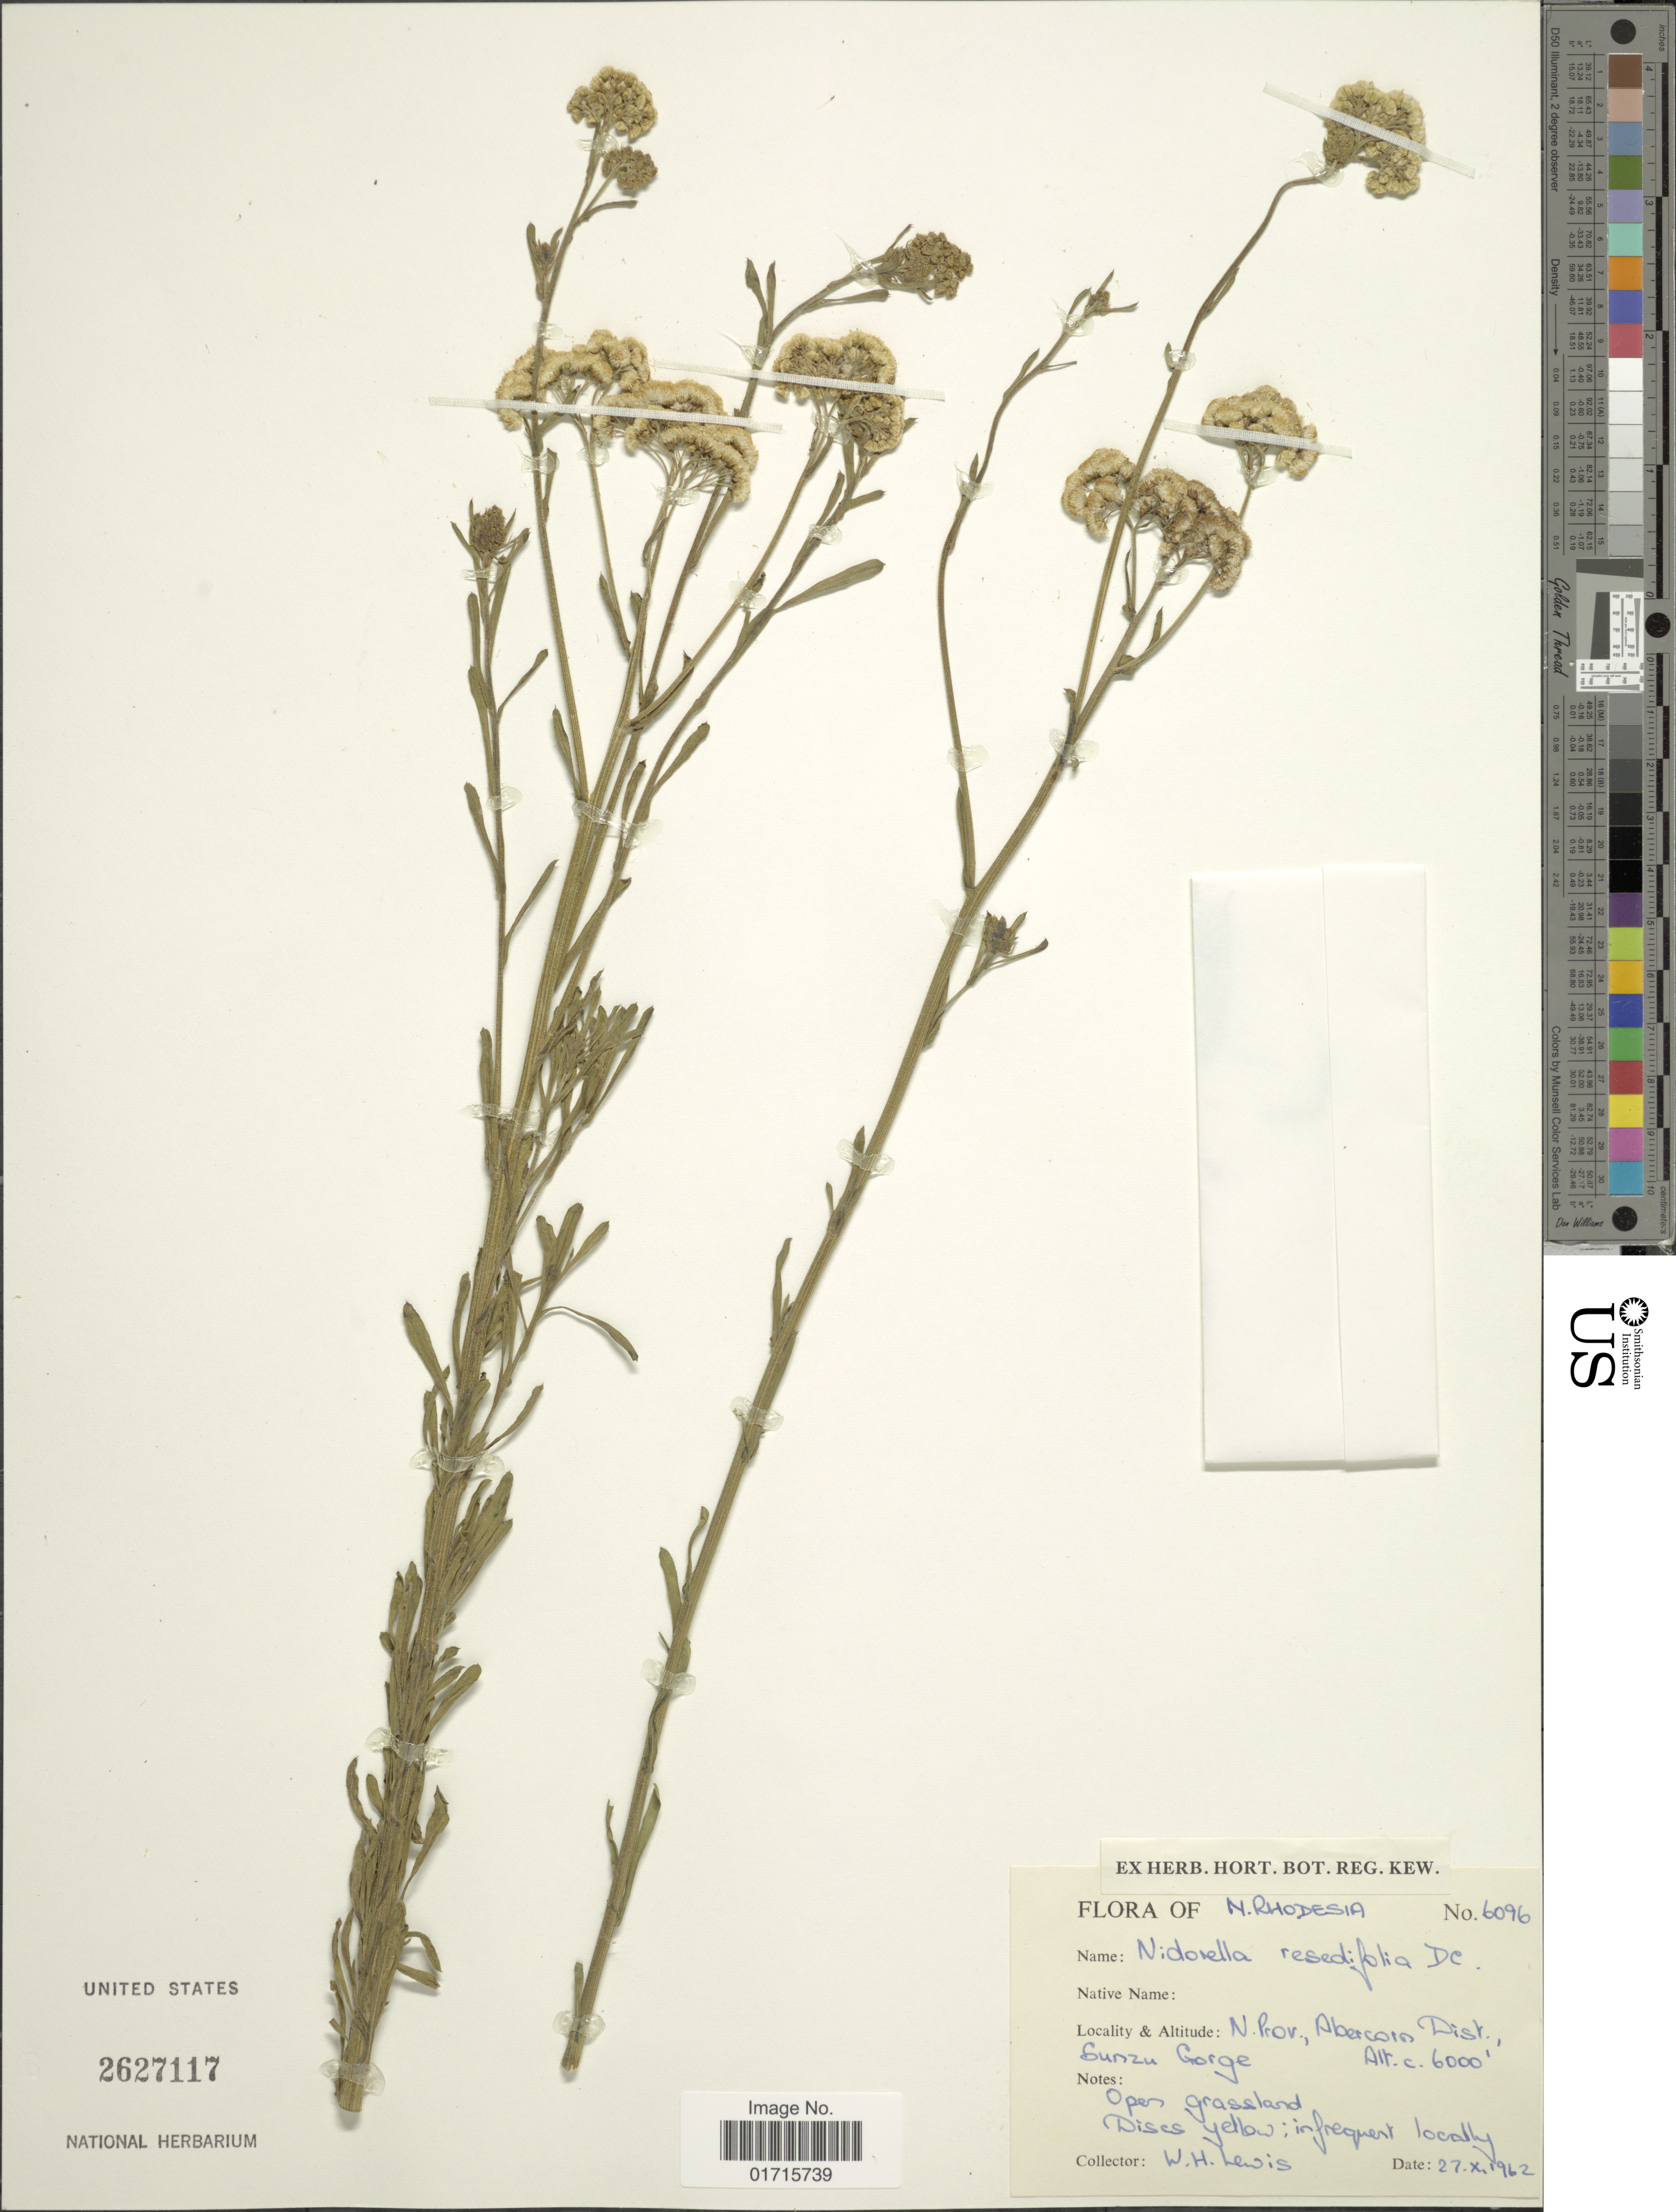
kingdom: Plantae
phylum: Tracheophyta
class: Magnoliopsida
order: Asterales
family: Asteraceae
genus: Nidorella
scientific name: Nidorella resedifolia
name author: DC.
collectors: W. H. Lewis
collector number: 6096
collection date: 1962-10-27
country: Zambia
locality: N. Rhodesia. N. Prov., Abercorn Dist. Sunzu Gorge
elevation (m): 1829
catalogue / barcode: US 2627117